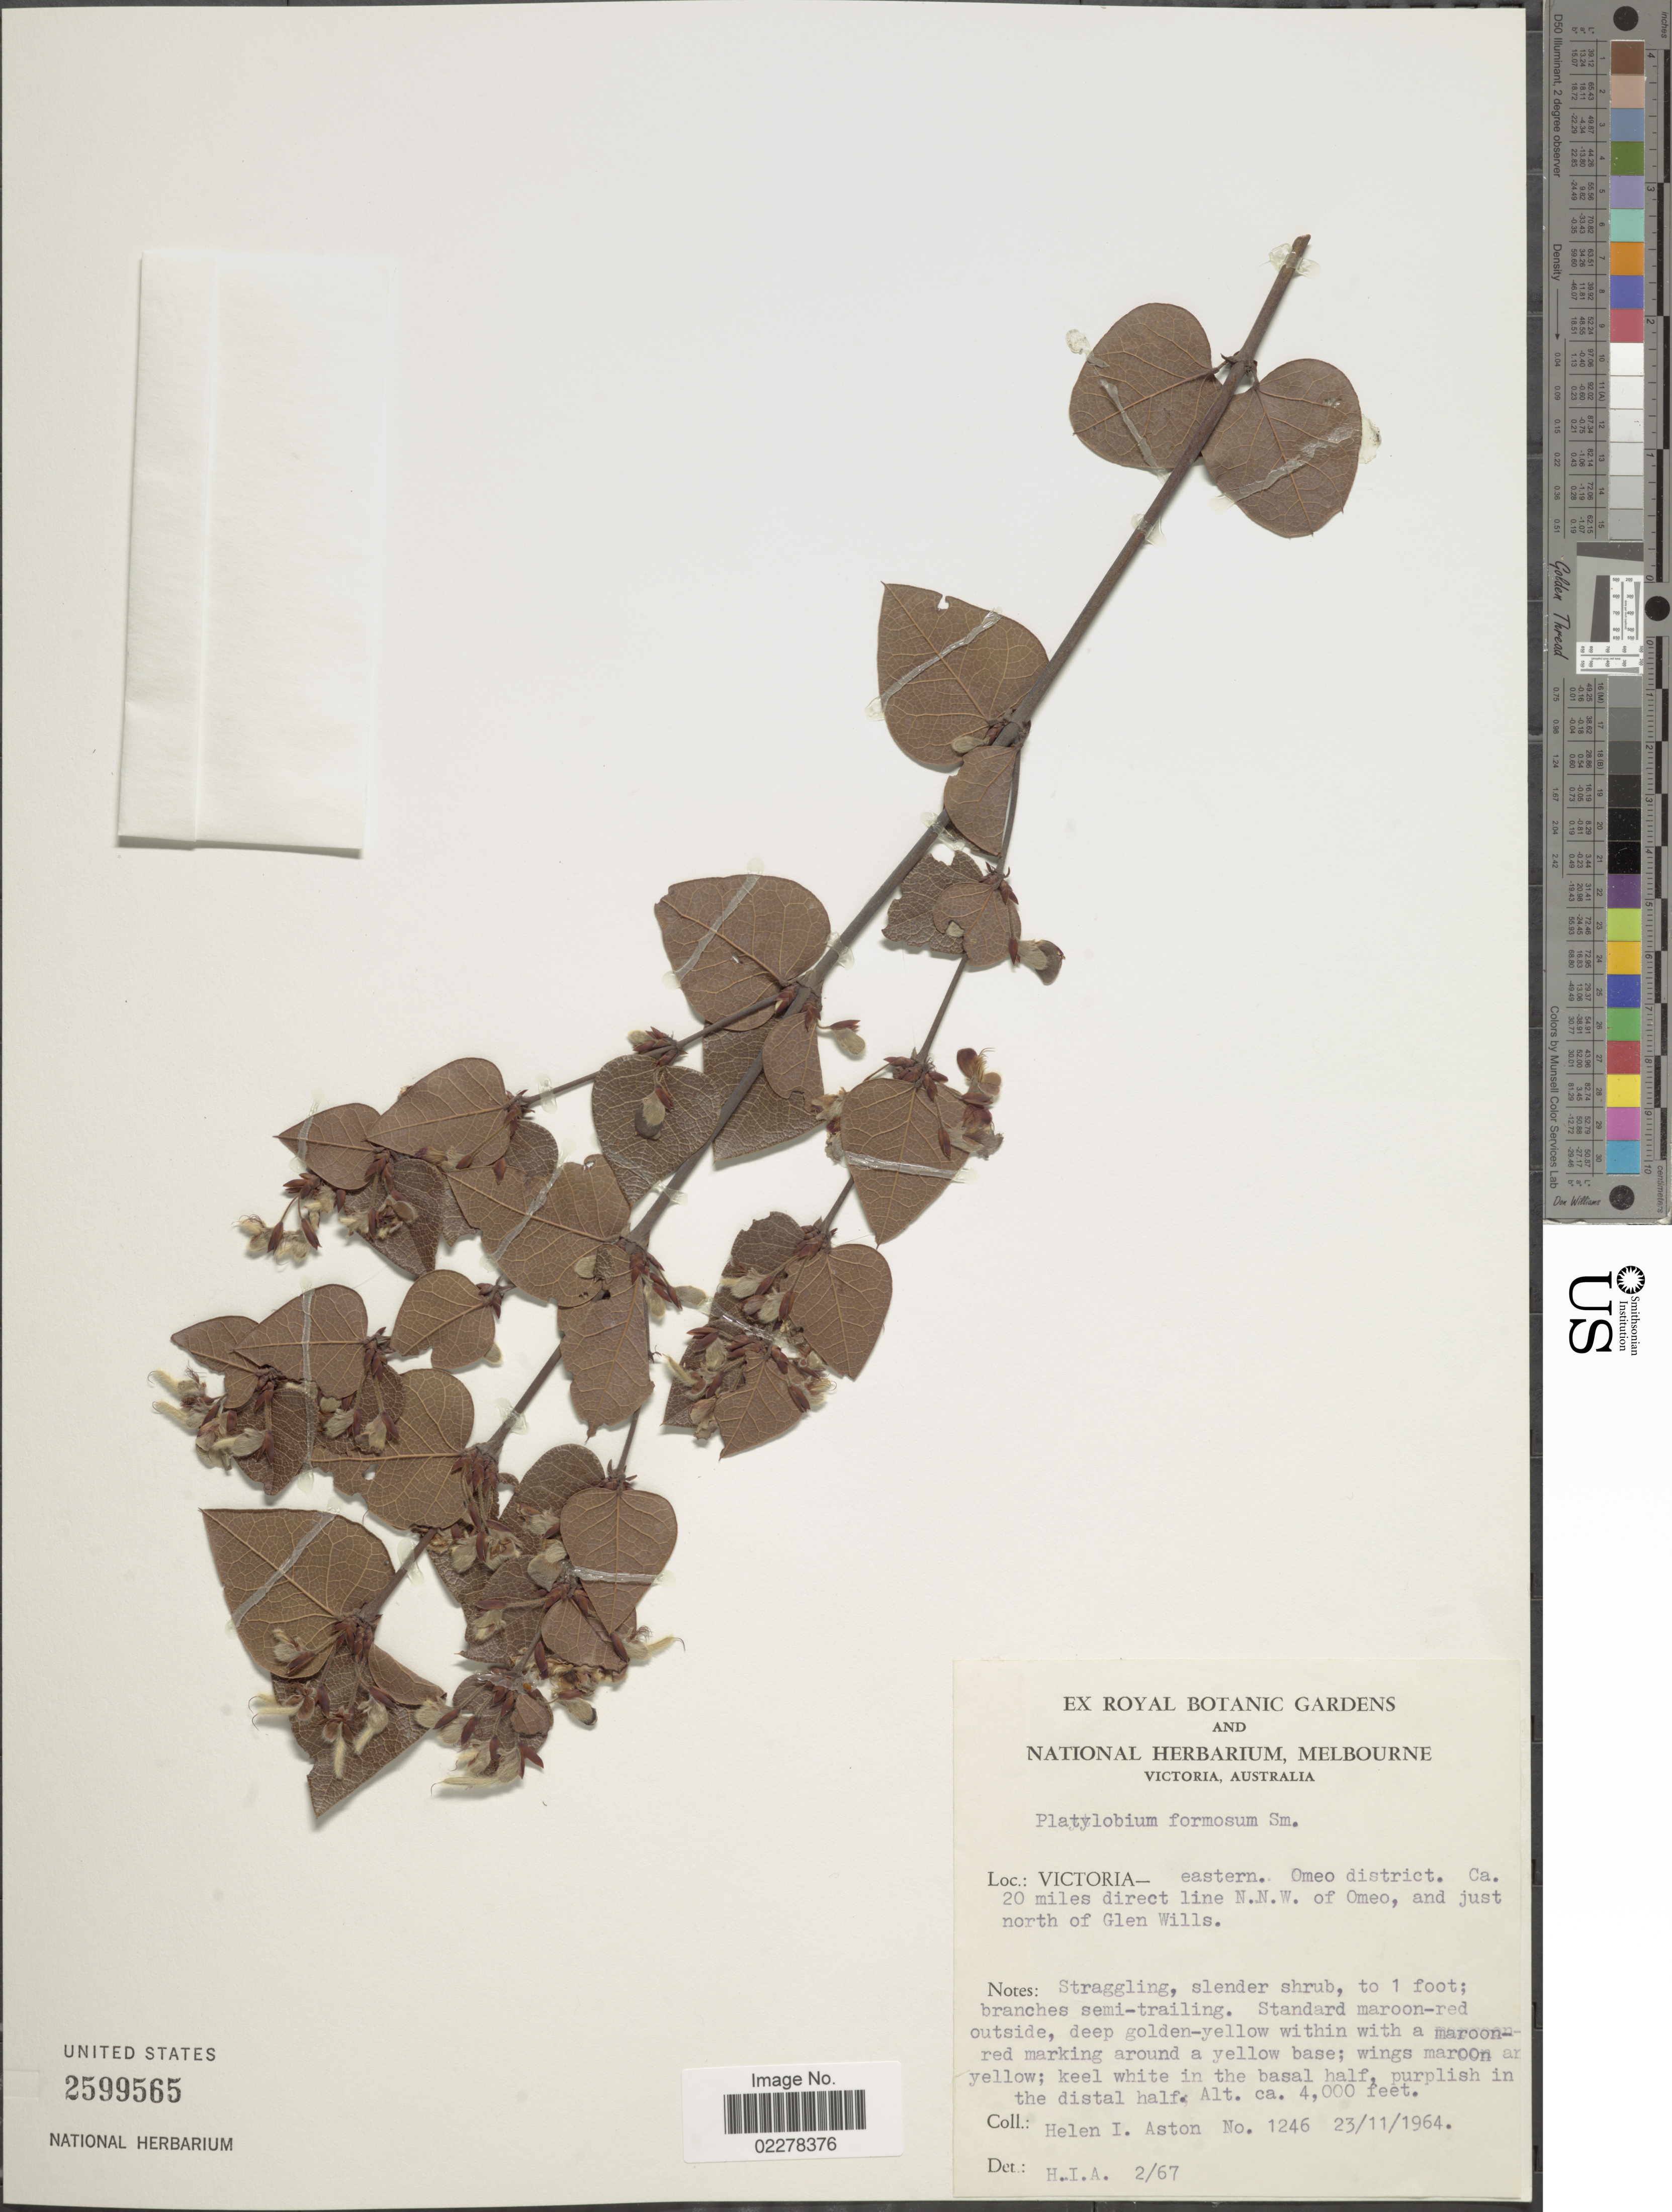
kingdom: Plantae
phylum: Tracheophyta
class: Magnoliopsida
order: Fabales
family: Fabaceae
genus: Platylobium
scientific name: Platylobium formosum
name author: Sm.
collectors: H. I. Aston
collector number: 1246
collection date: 1964-11-23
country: Australia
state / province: Victoria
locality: Victoria - eastern. Omeo district. Ca. 20 miles direct lines N.N.W. of Omeo, and just north of Glen Wills.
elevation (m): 1219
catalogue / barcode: US 2599565